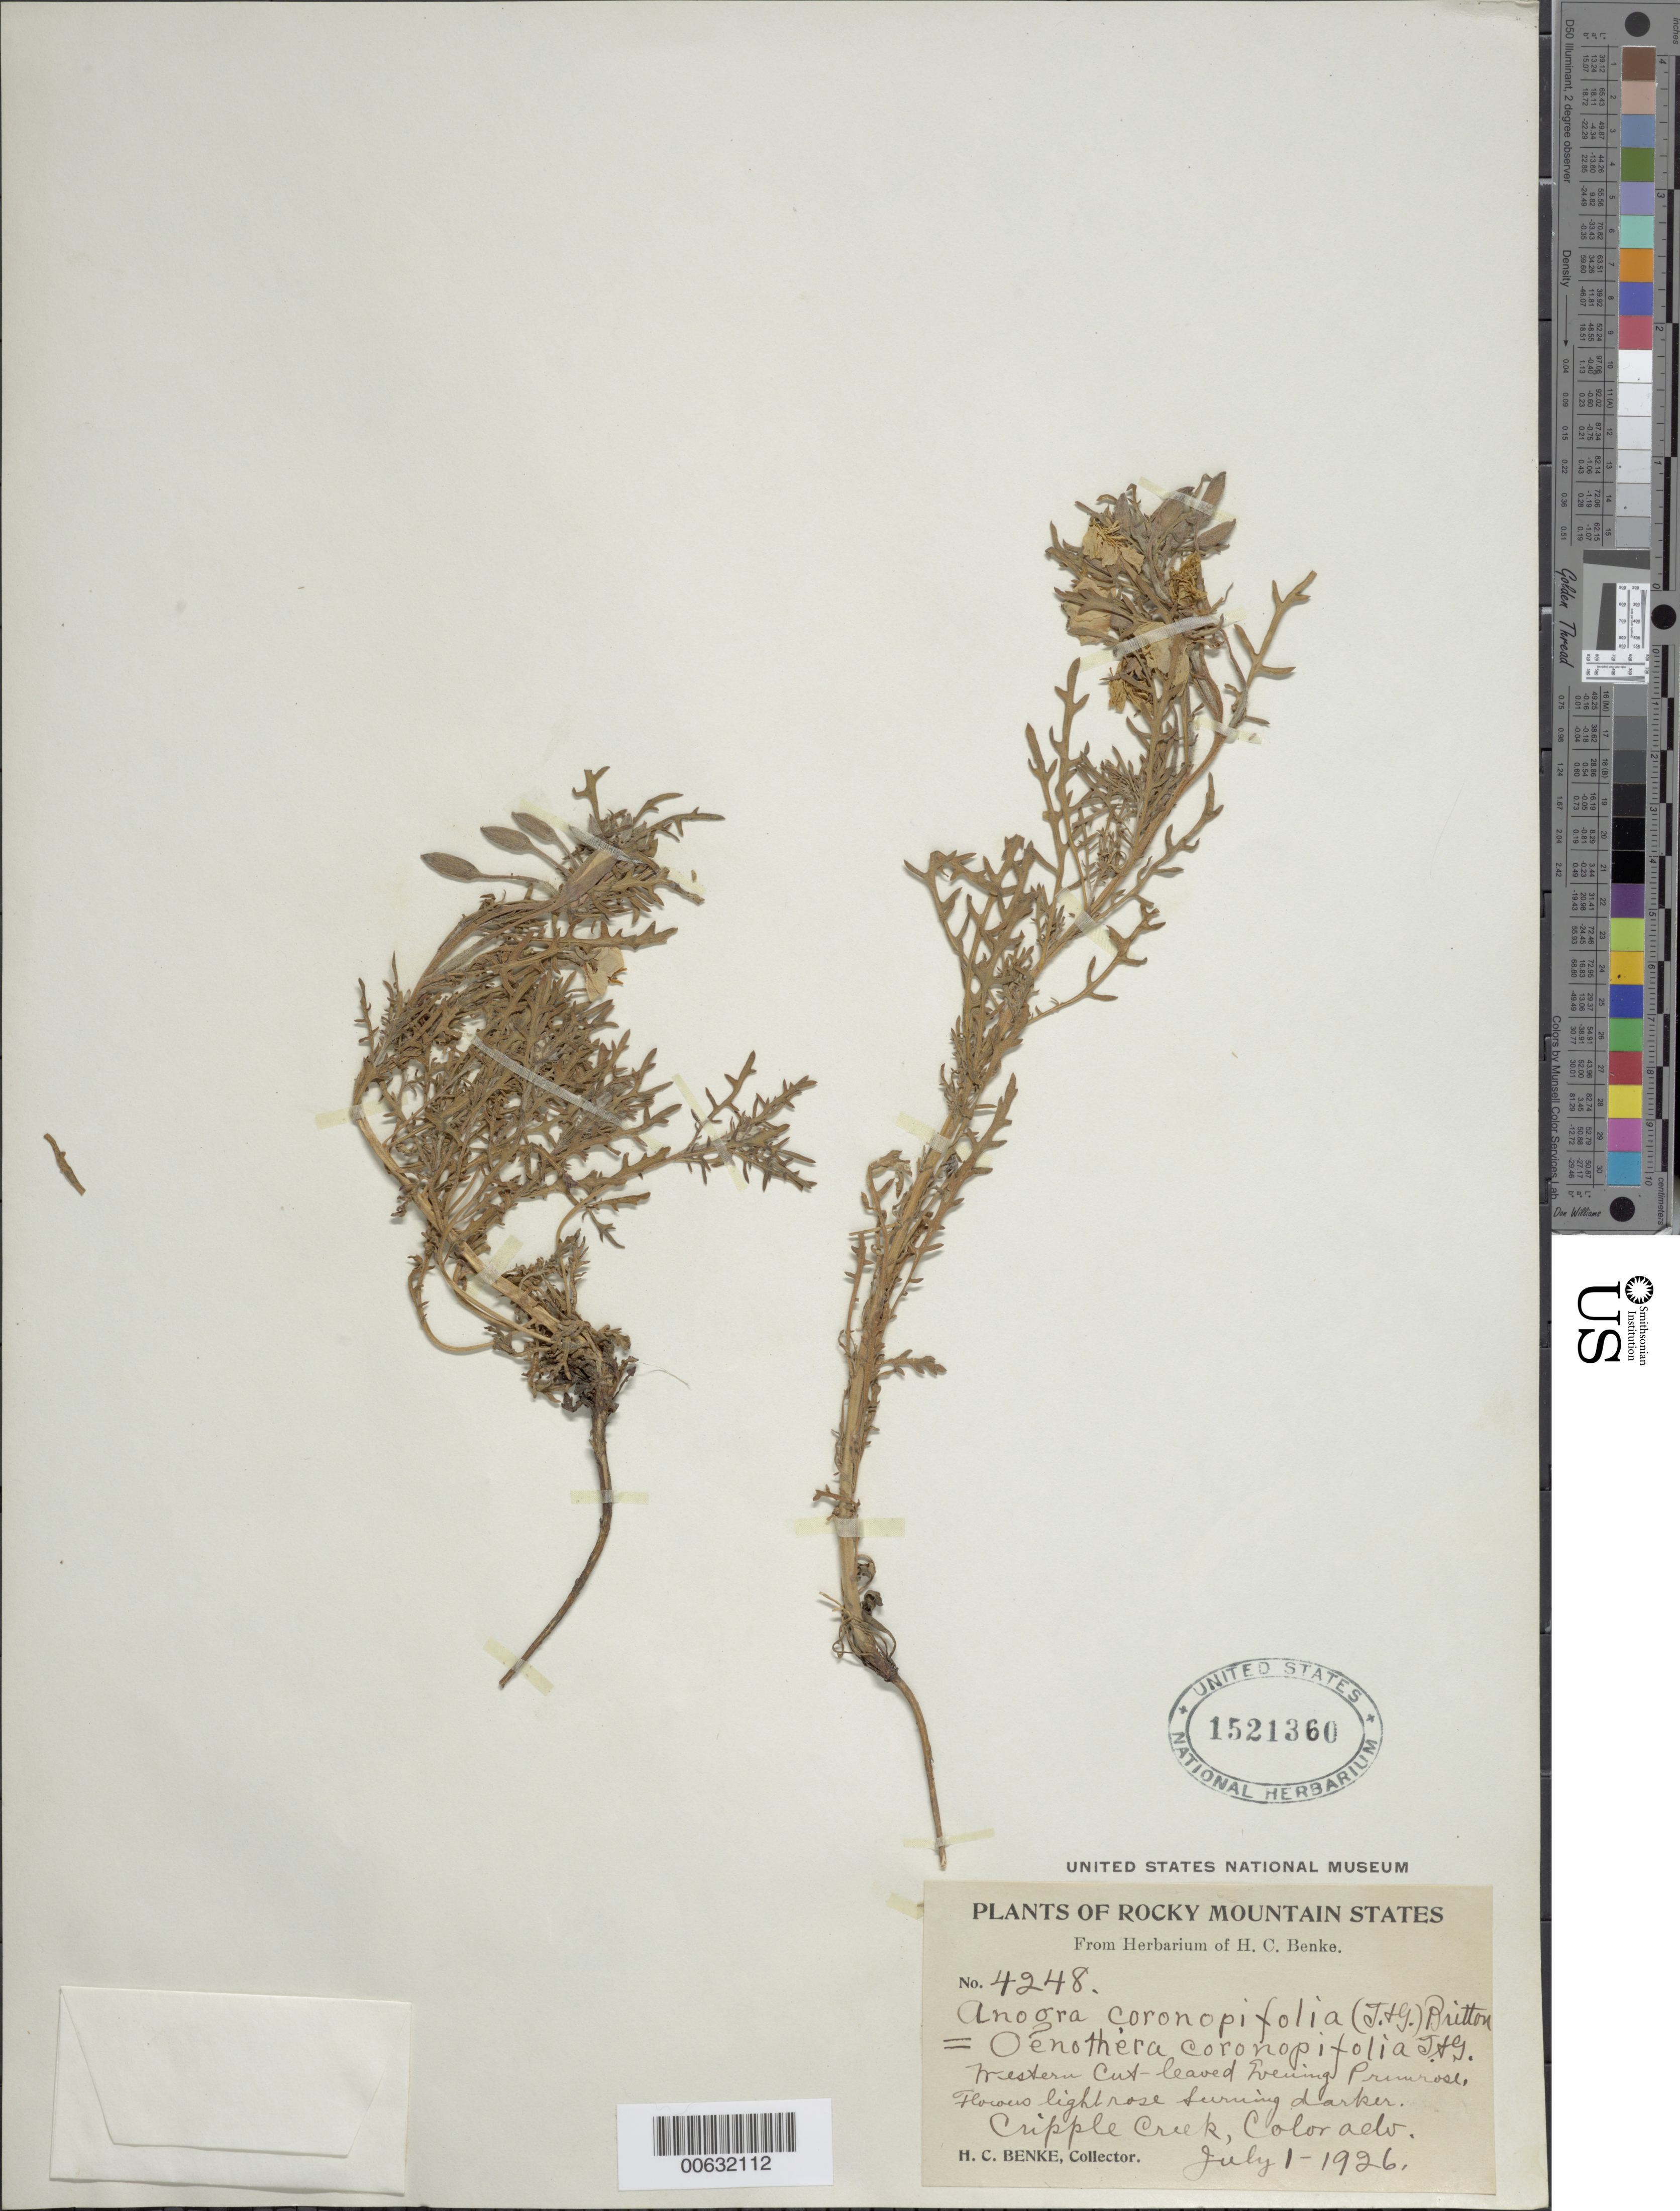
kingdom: Plantae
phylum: Tracheophyta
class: Magnoliopsida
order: Myrtales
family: Onagraceae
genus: Oenothera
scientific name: Oenothera coronopifolia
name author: Torr. & A. Gray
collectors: H. Benke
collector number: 4248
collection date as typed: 01 Jul 1926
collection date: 1926-07-01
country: United States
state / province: Colorado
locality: Cripple Creek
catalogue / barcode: US 1521360